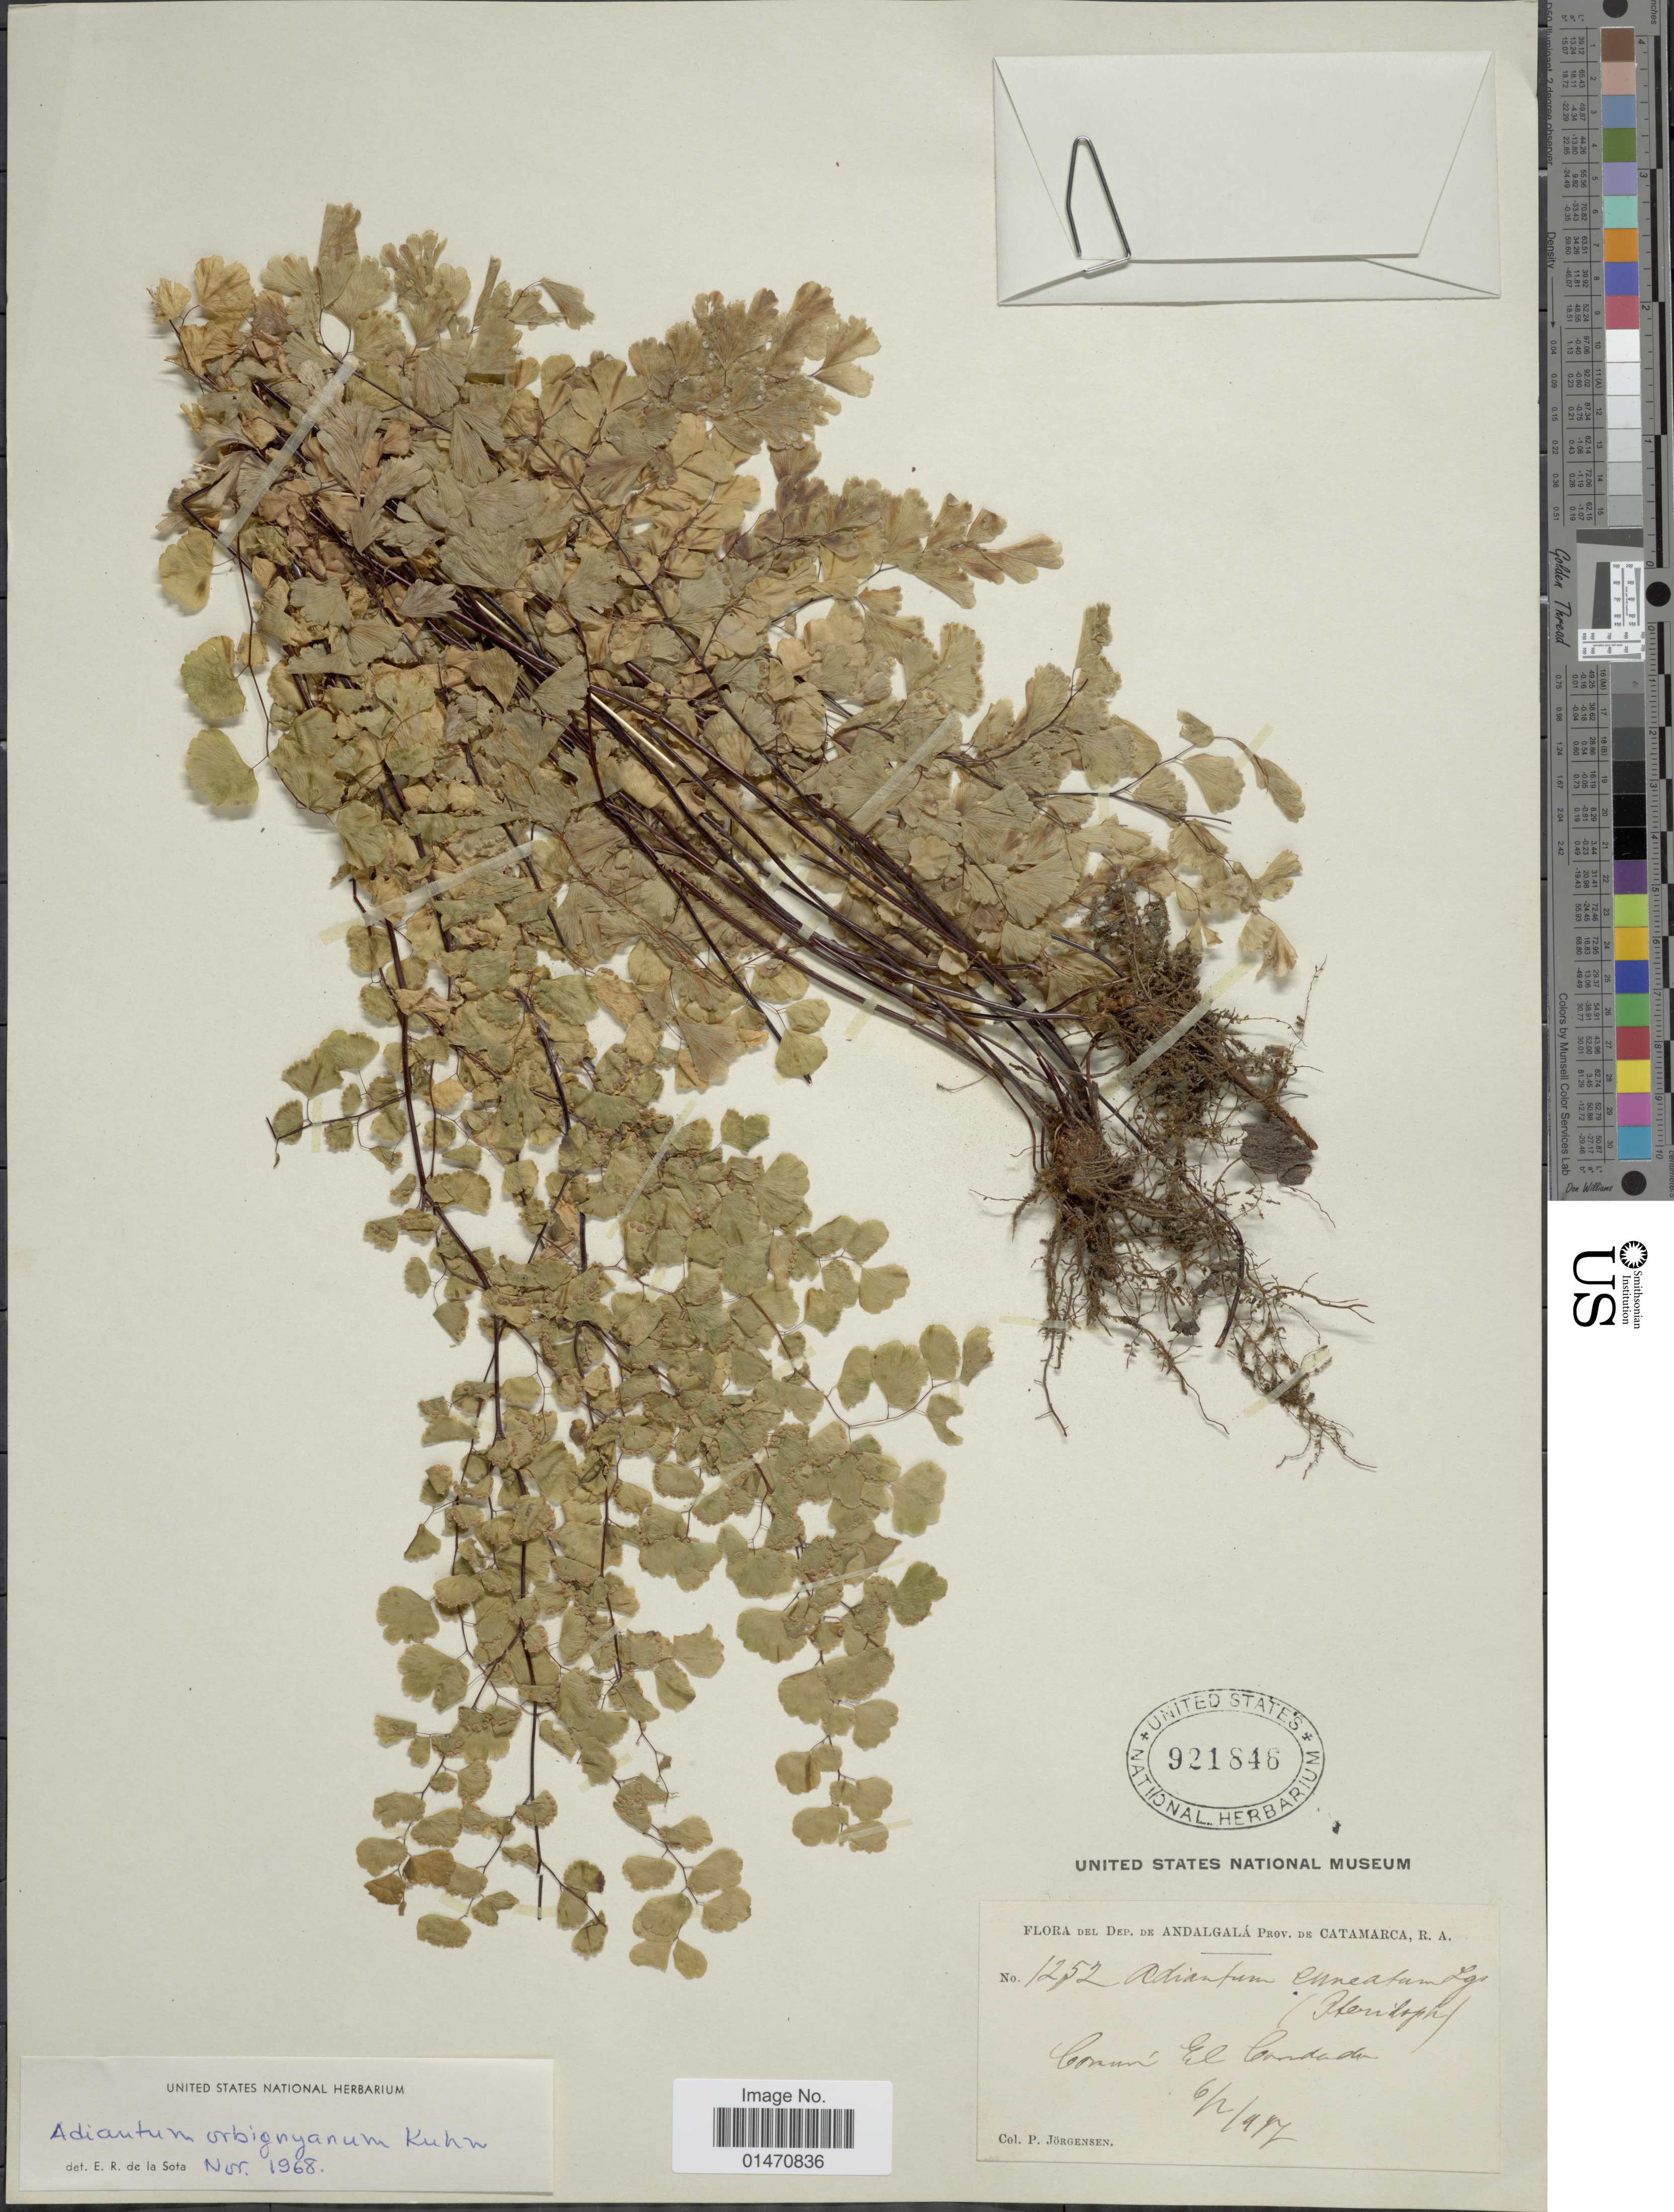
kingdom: Plantae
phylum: Tracheophyta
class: Polypodiopsida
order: Polypodiales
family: Pteridaceae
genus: Adiantum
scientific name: Adiantum orbignyanum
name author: Kuhn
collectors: P. Jörgensen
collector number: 1252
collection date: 1917-02-06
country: Argentina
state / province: Catamarca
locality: Flora del Dep. de Andalgalá, prov. de Catamarca, R.A., El Candado.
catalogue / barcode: US 921846